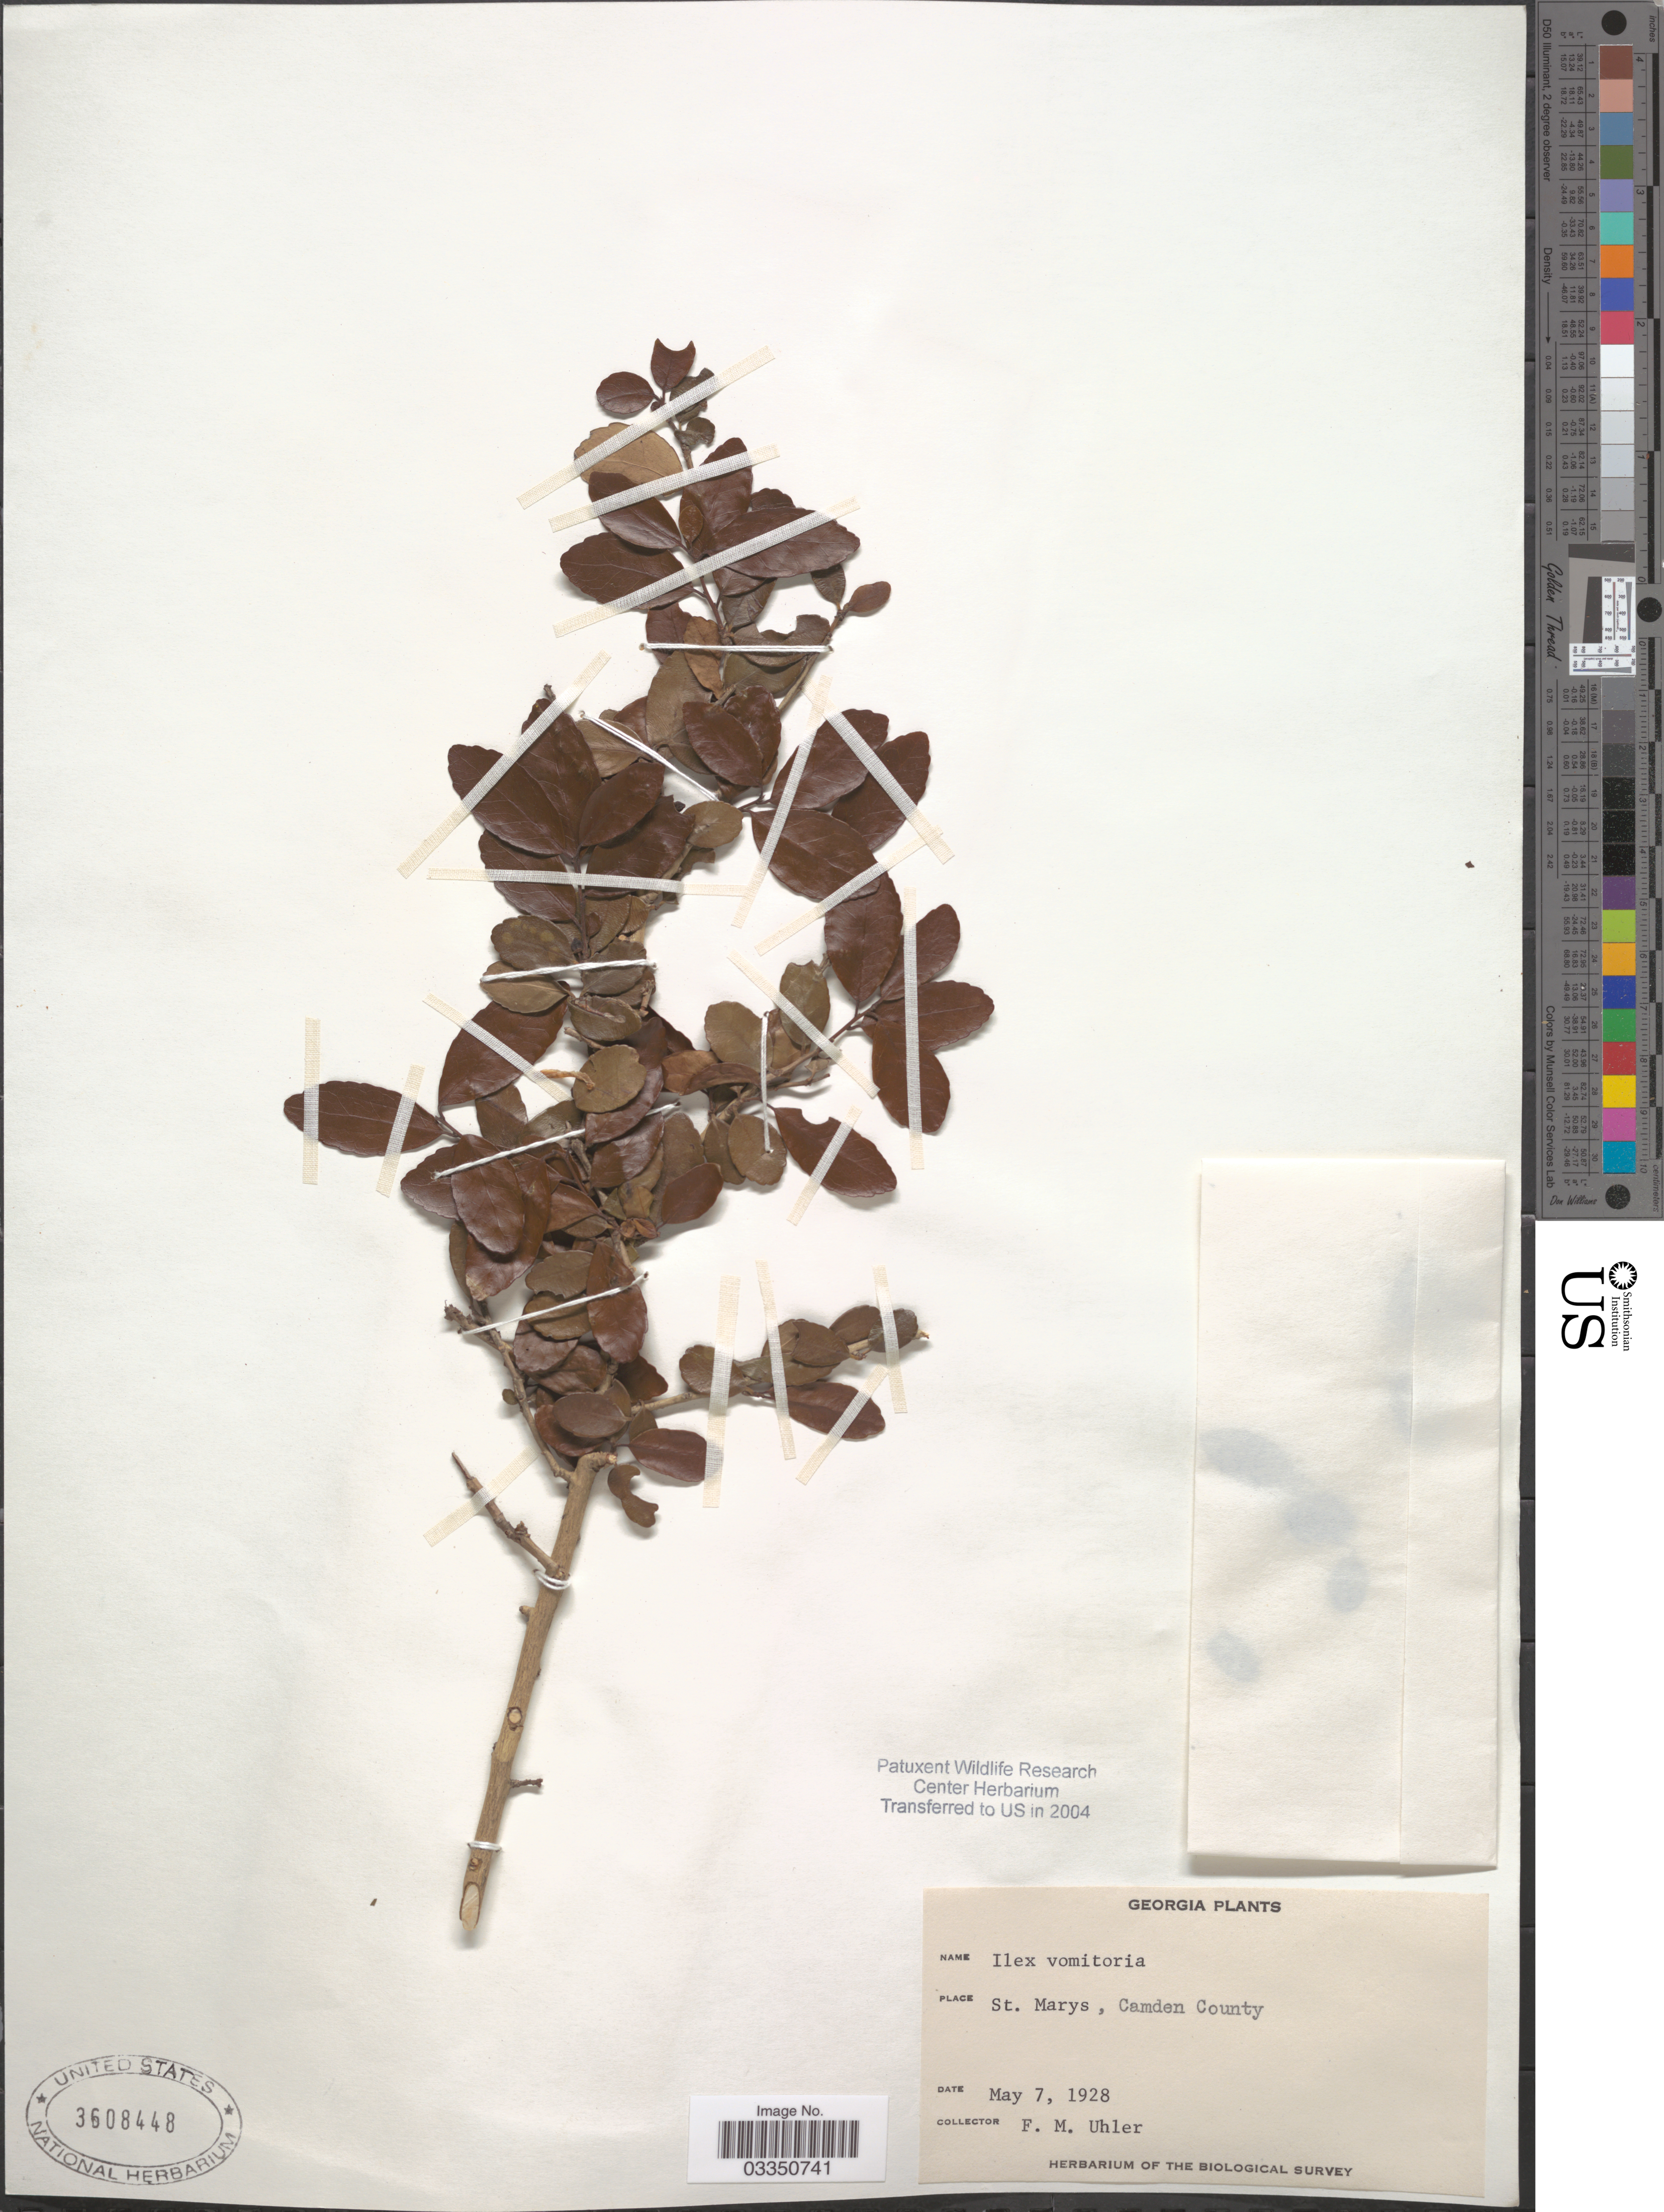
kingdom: Plantae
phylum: Tracheophyta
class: Magnoliopsida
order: Aquifoliales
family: Aquifoliaceae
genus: Ilex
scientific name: Ilex vomitoria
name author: Aiton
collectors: F. M. Uhler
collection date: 1928-05-07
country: United States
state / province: Georgia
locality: St. Marys, Camden County.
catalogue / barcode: US 3608448